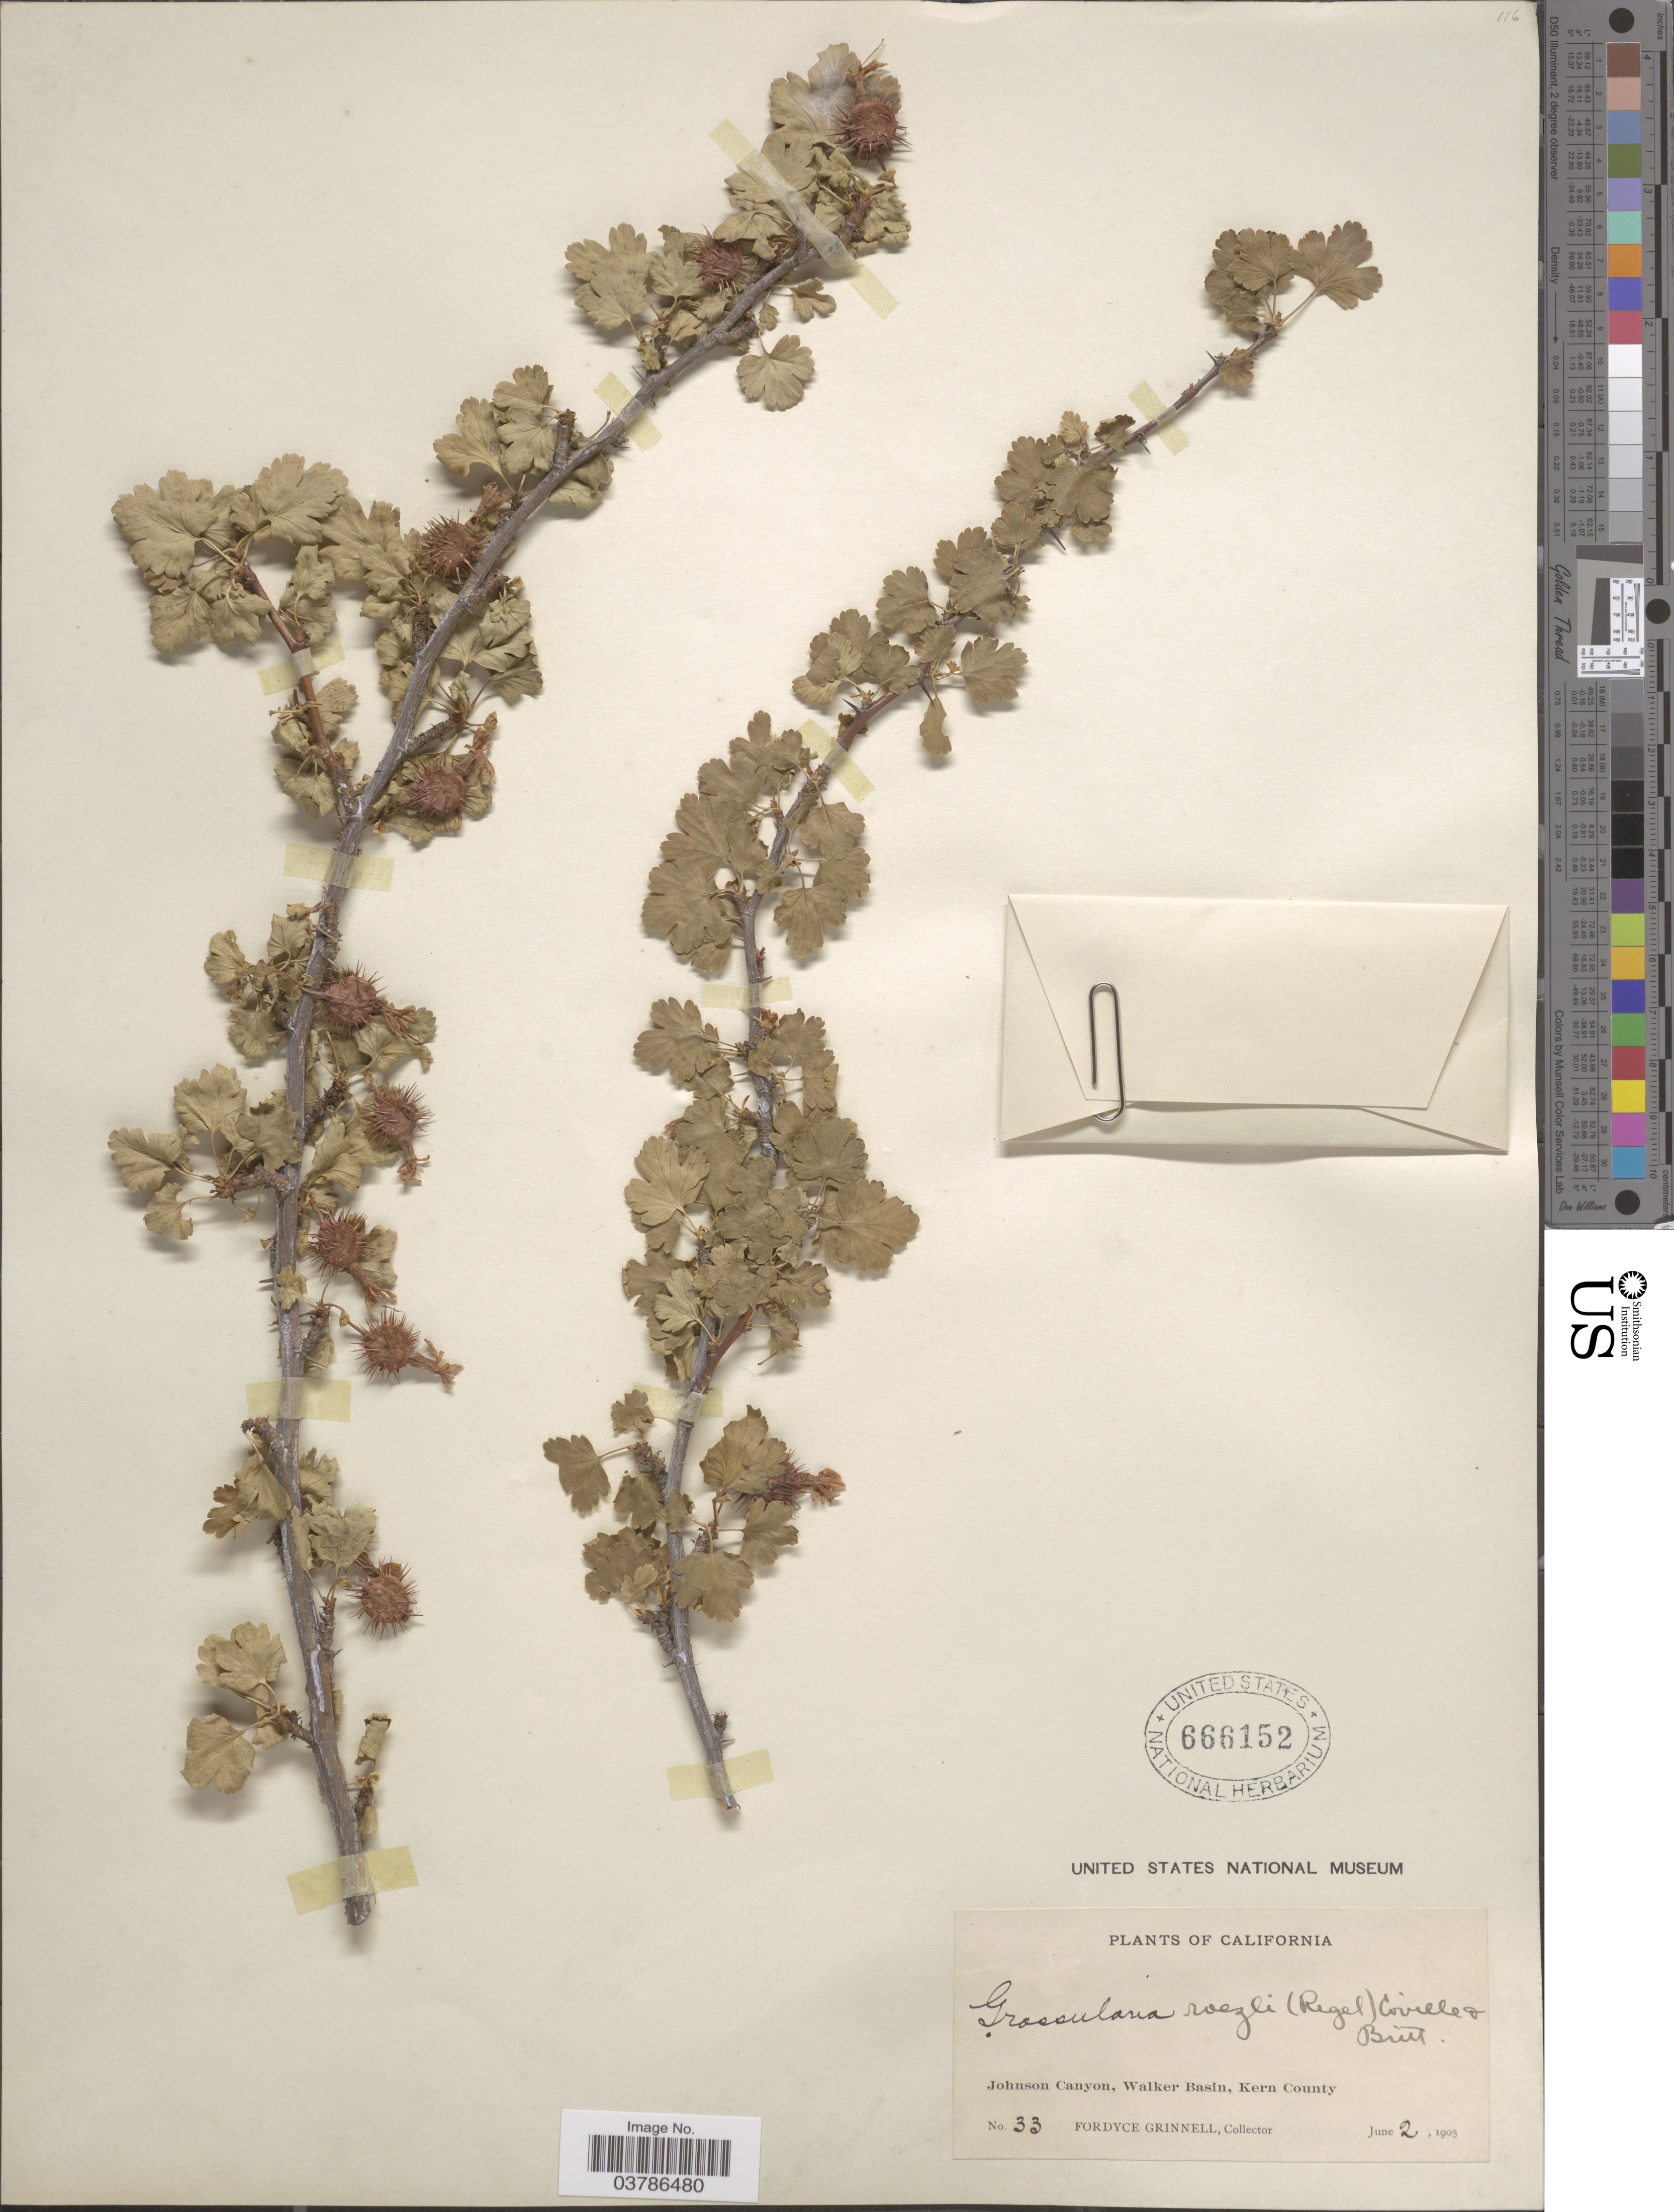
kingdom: Plantae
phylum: Tracheophyta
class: Magnoliopsida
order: Saxifragales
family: Grossulariaceae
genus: Ribes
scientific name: Ribes roezlii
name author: Regel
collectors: F. Grinnell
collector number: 33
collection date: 1905-06-02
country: United States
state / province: California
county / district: Kern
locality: Johnson Canyon, Walker Basin, Kern County.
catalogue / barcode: US 666152